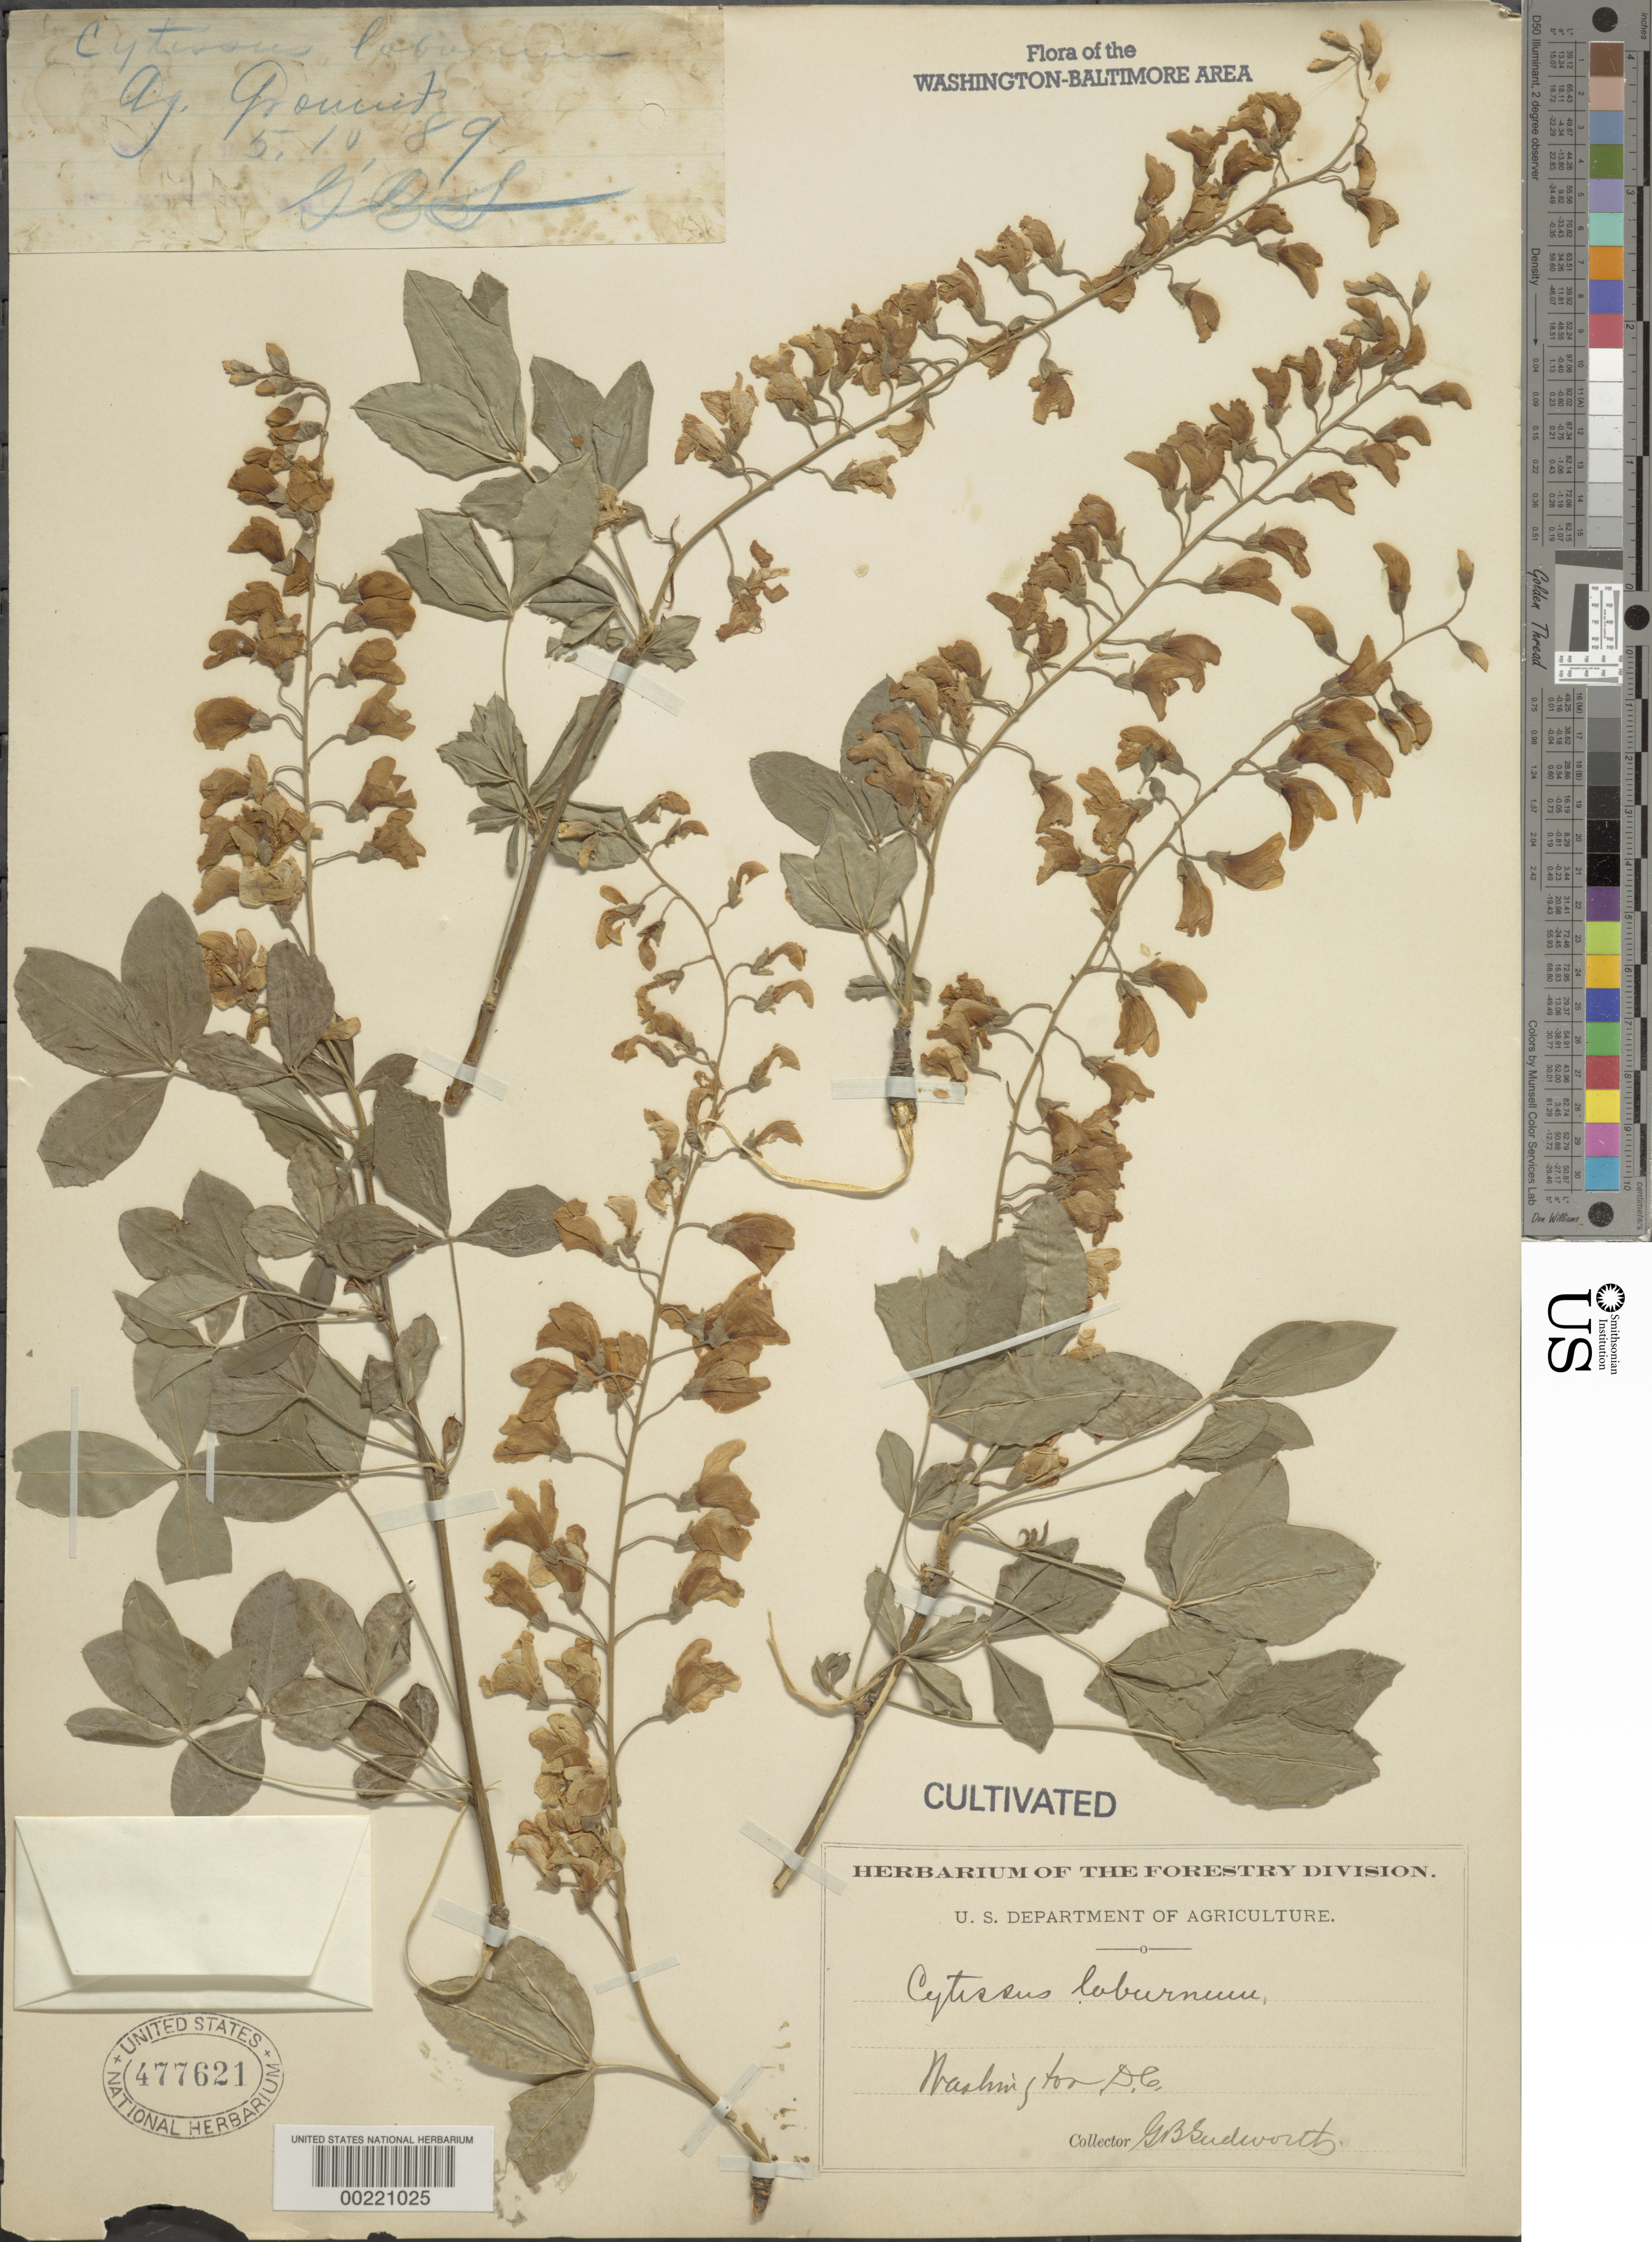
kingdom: Plantae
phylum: Tracheophyta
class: Magnoliopsida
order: Fabales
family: Fabaceae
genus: Laburnum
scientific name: Laburnum anagyroides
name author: Medik.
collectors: G. B. Sudworth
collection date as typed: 10 May 1889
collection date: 1889-05-10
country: United States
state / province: District of Columbia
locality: Department of Agriculture grounds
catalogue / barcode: US 477621